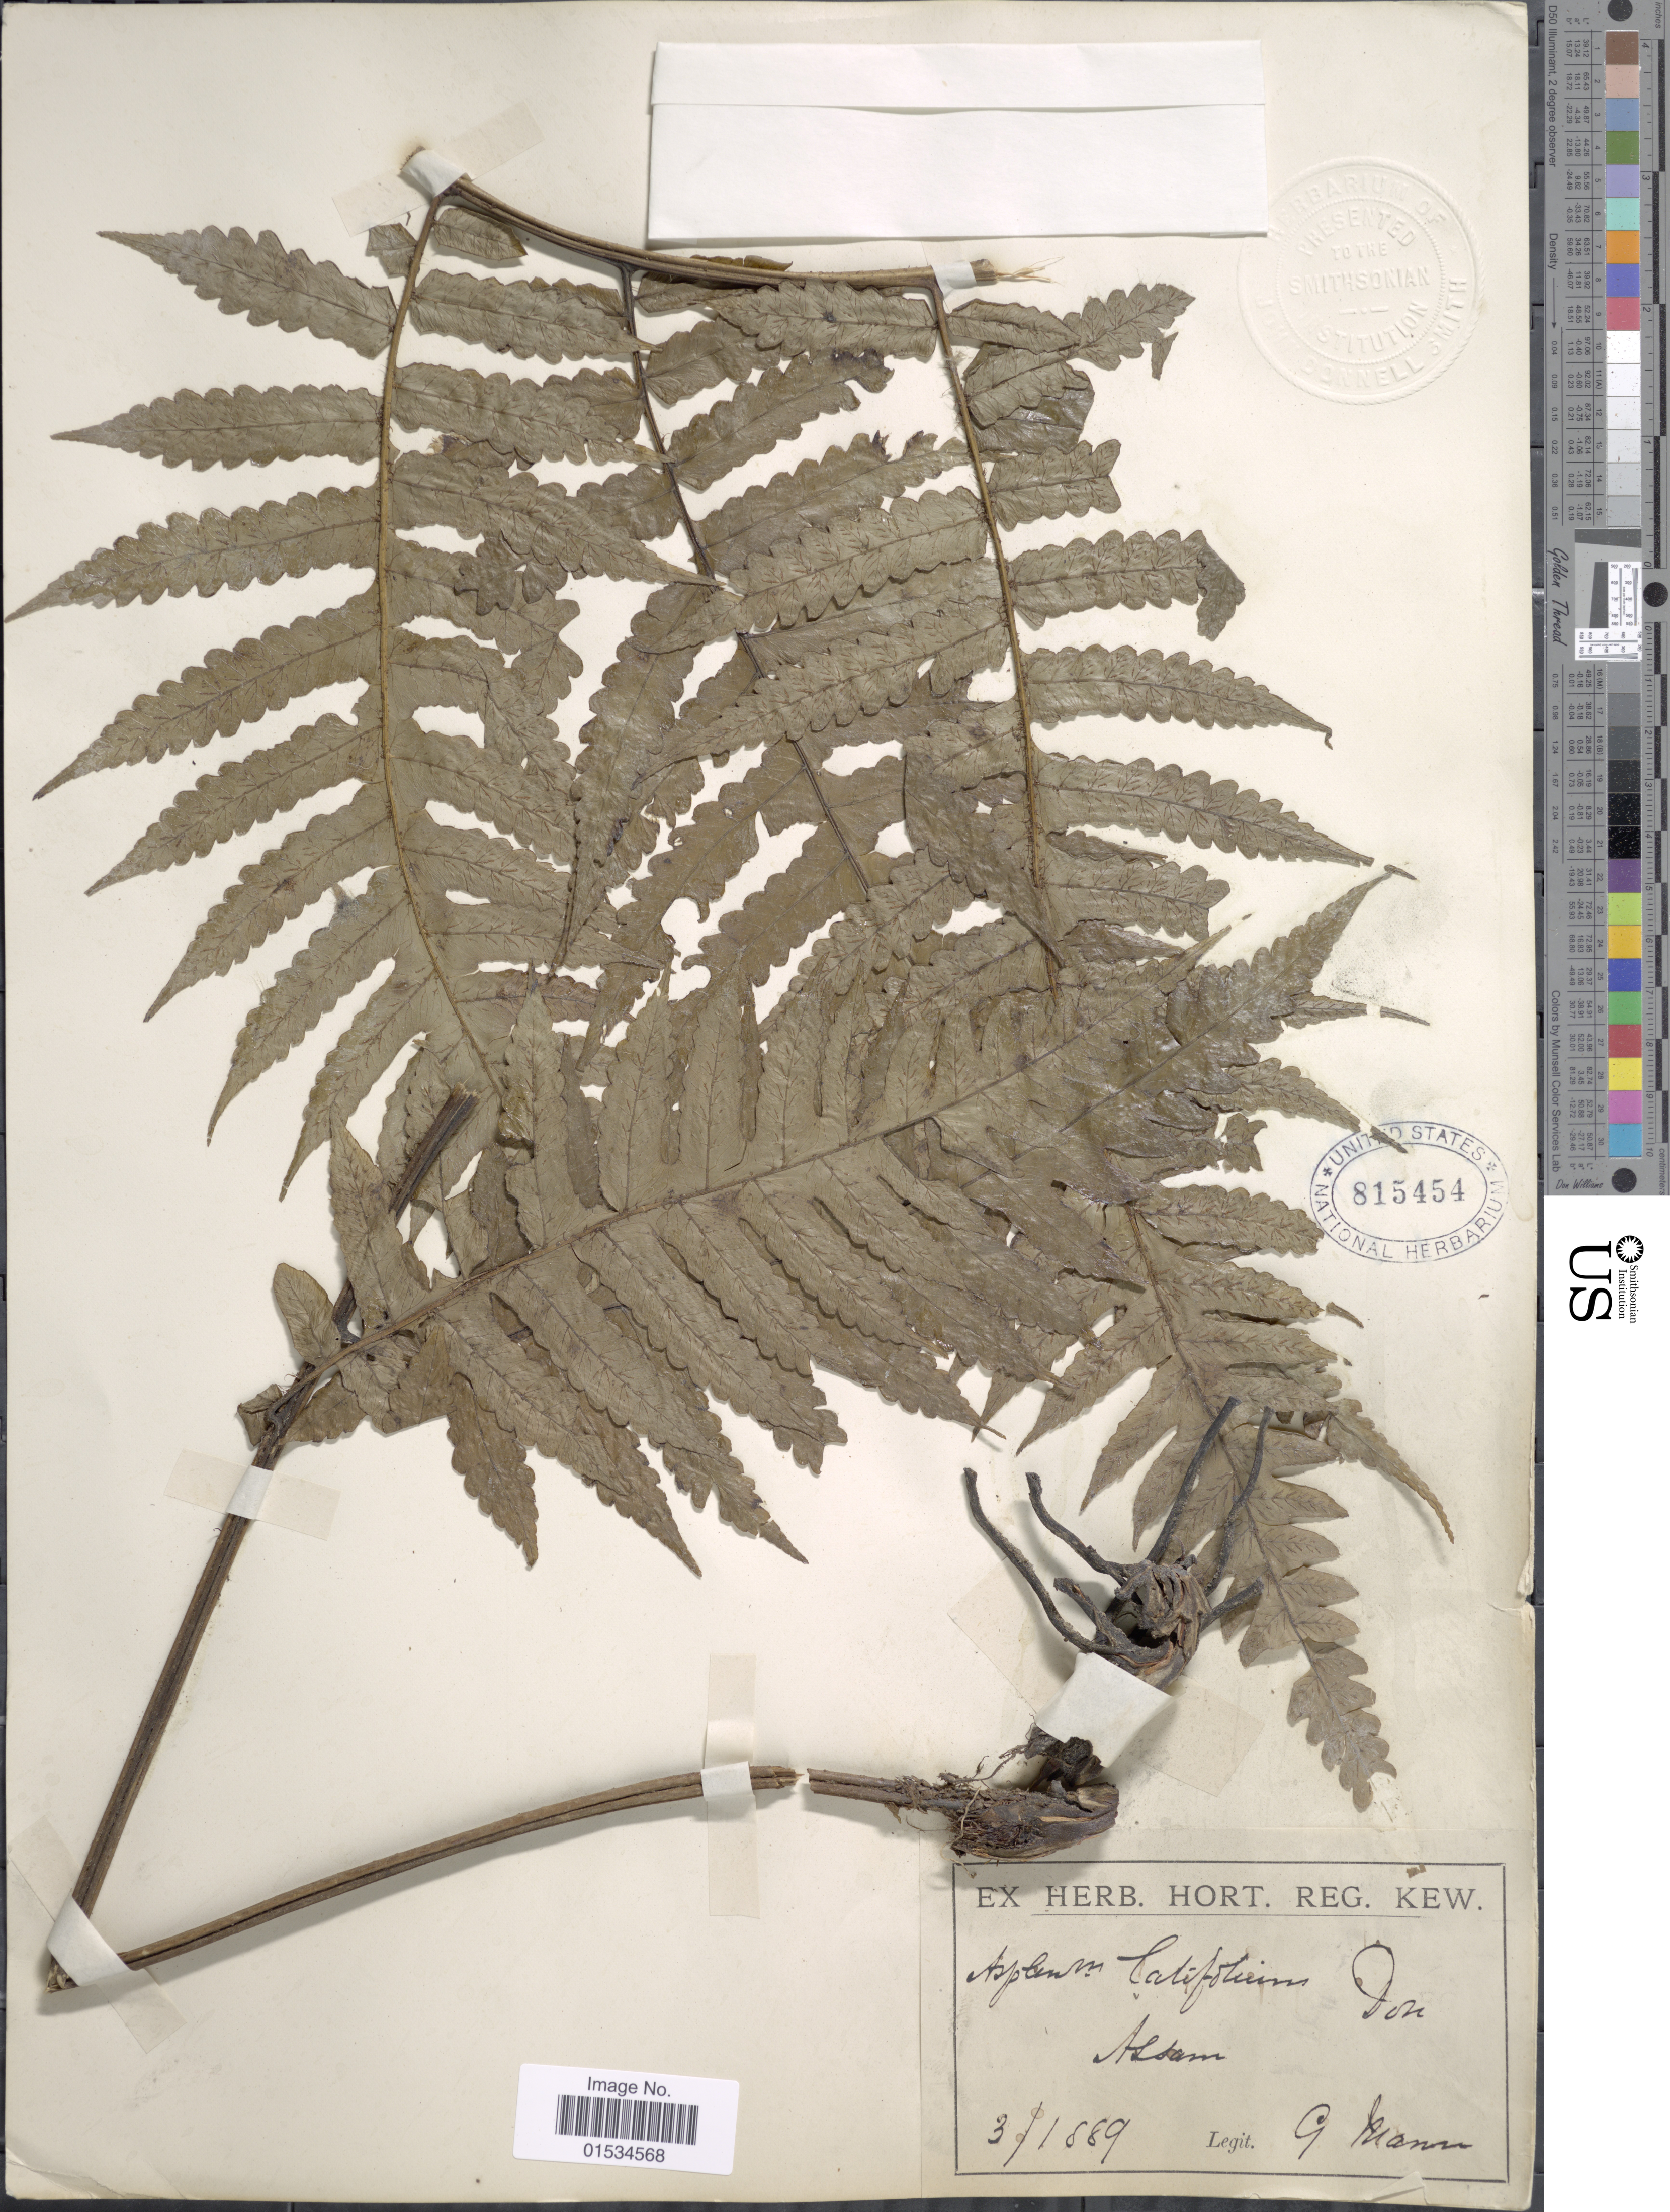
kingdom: Plantae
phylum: Tracheophyta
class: Polypodiopsida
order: Polypodiales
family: Athyriaceae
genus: Diplazium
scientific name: Diplazium sp.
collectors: G. Mann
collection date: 1889-03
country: India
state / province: Assam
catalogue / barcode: US 815454